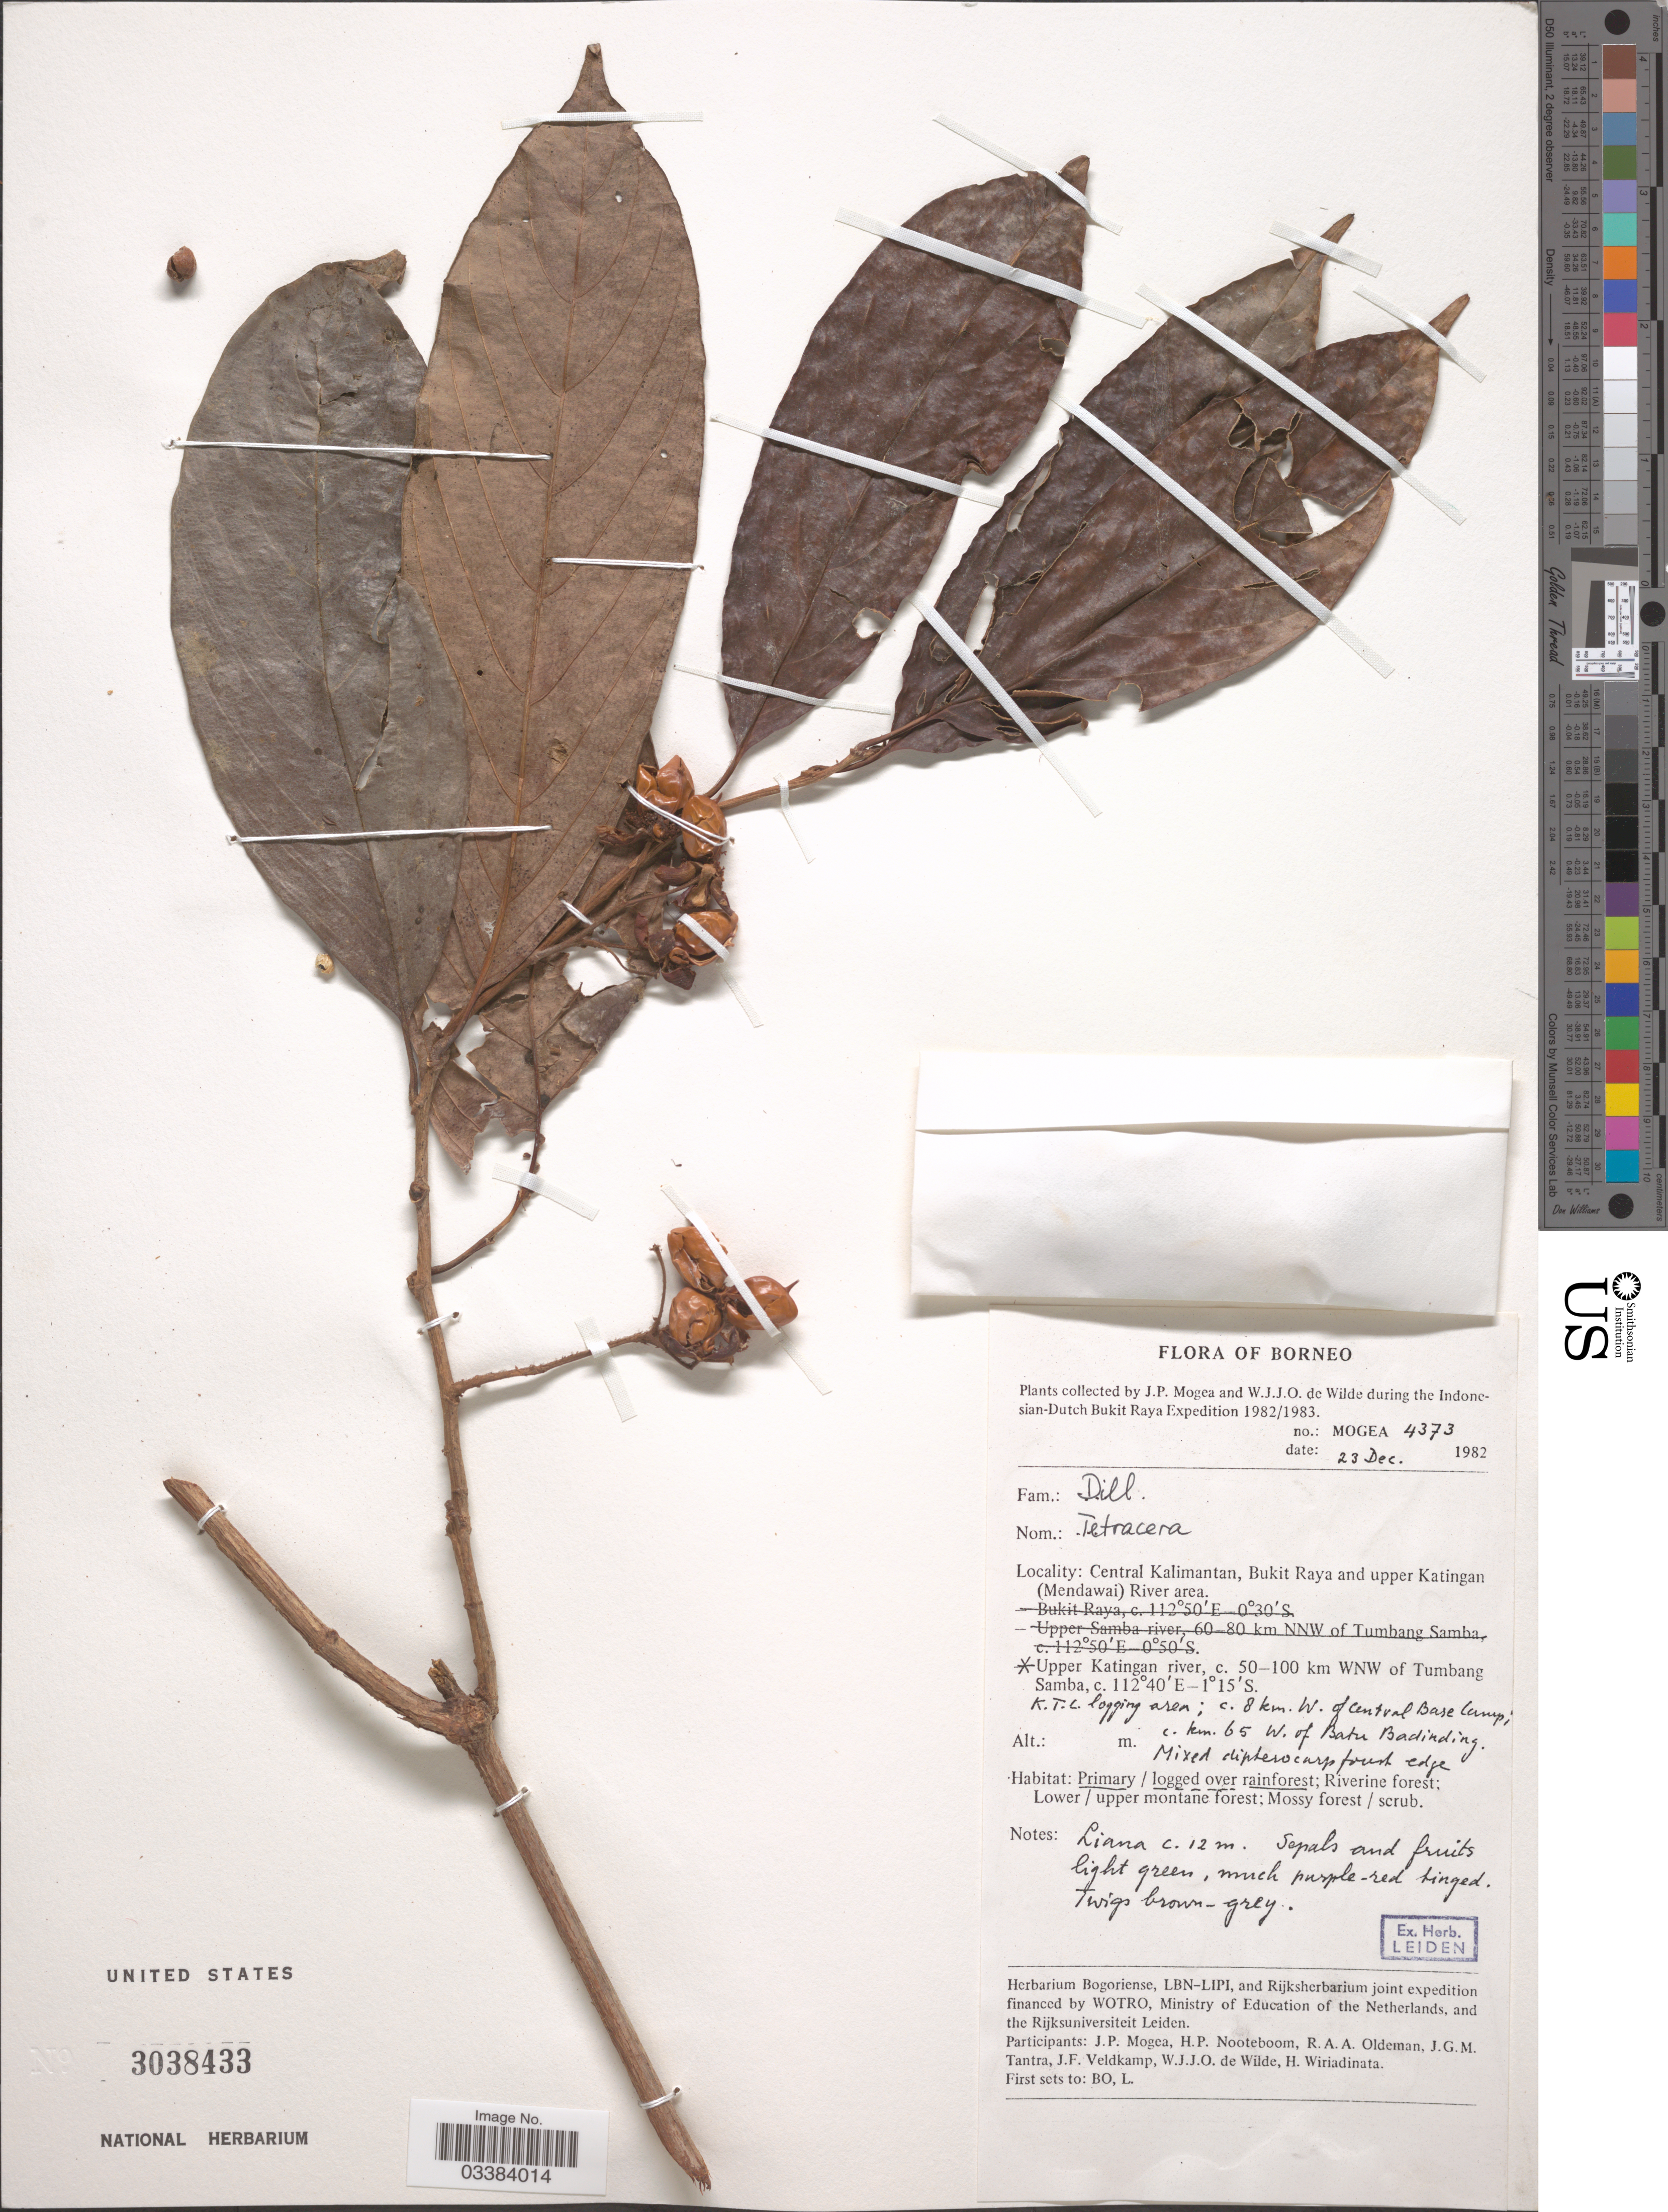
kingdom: Plantae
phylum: Tracheophyta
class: Magnoliopsida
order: Dilleniales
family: Dilleniaceae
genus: Tetracera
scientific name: Tetracera sp.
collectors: J. Mogea & W. J. de Wilde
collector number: MOGEA 4373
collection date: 1982-12-23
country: Indonesia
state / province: Kalimantan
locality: Borneo. Central Kalimantan, Bukit Raya and upper Katingan (Mendawi) River area. Upper Katingan river, c. 50-100 km WNW of Tumbung Samba. K.T.C. logging area; c. 8 km. W. of Central Base Camp; c. km. 65 W. of Batu Badinding.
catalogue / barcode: US 3038433